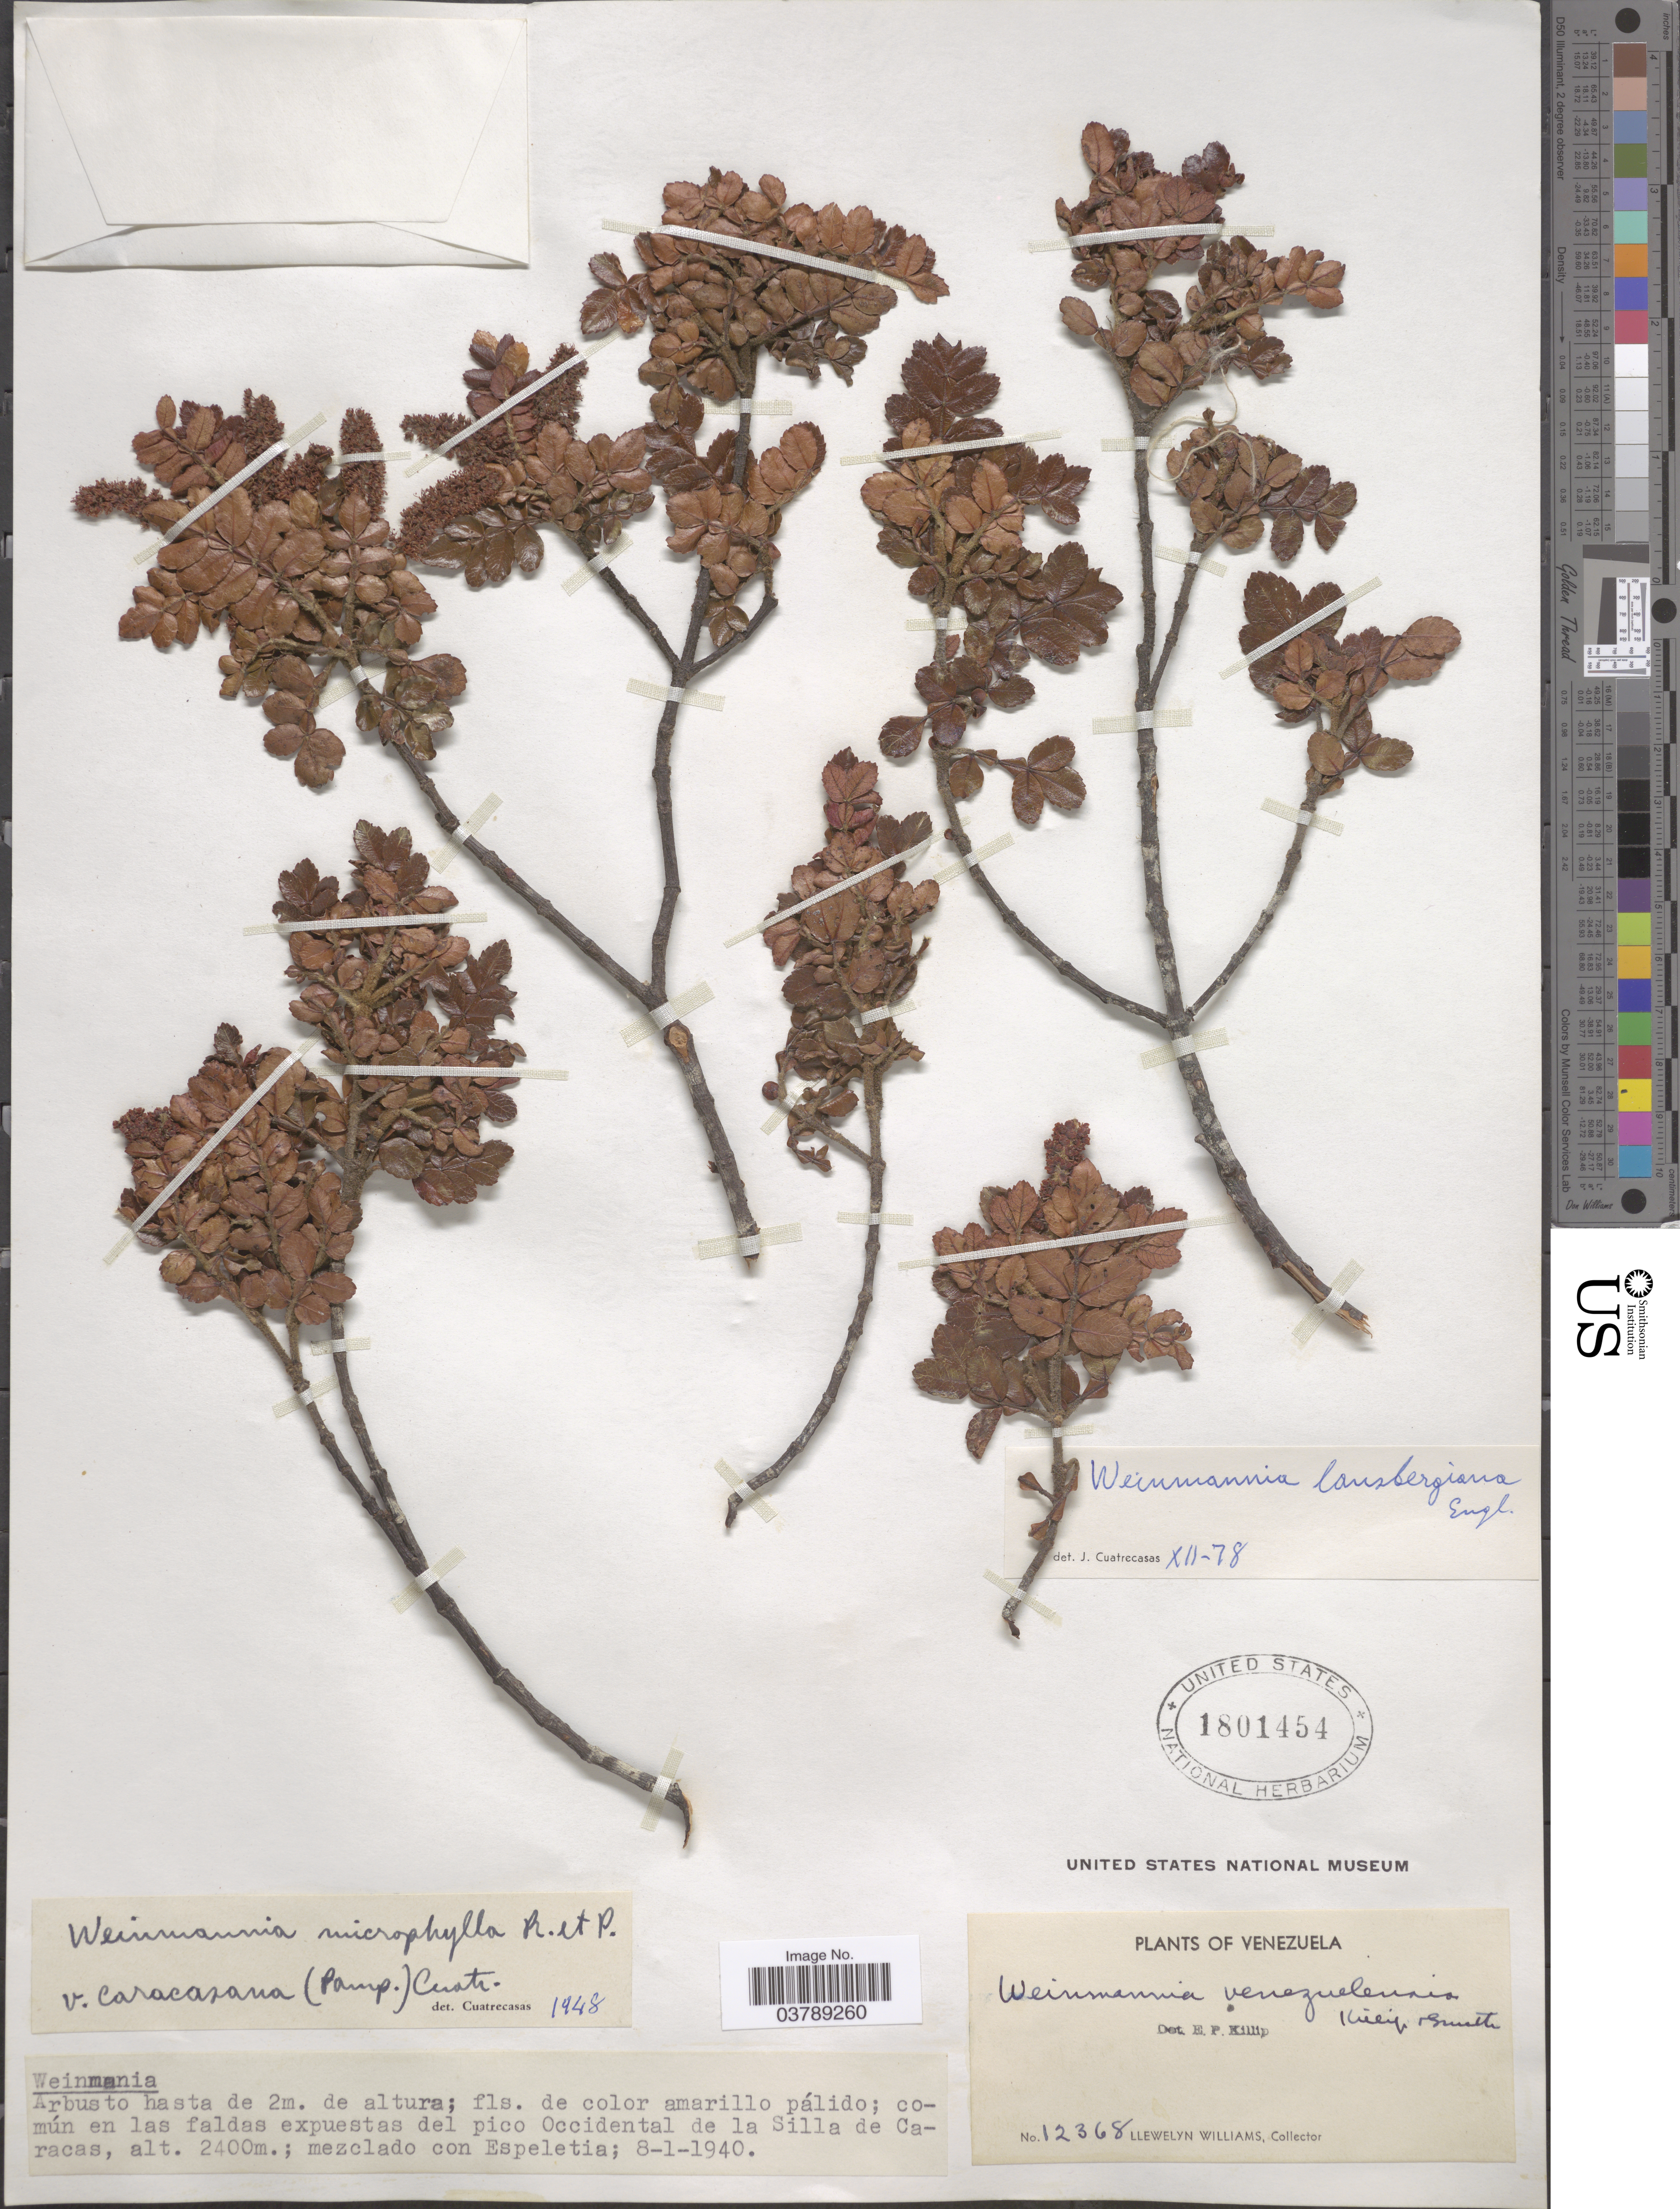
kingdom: Plantae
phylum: Tracheophyta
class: Magnoliopsida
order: Oxalidales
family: Cunoniaceae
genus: Weinmannia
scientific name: Weinmannia lansbergiana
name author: Engl.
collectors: Ll. Williams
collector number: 12368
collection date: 1940-01-08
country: Venezuela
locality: Común en las faldas expuestas del pico Occidental de la Silla de Caracas.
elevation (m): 2400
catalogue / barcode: US 1801454